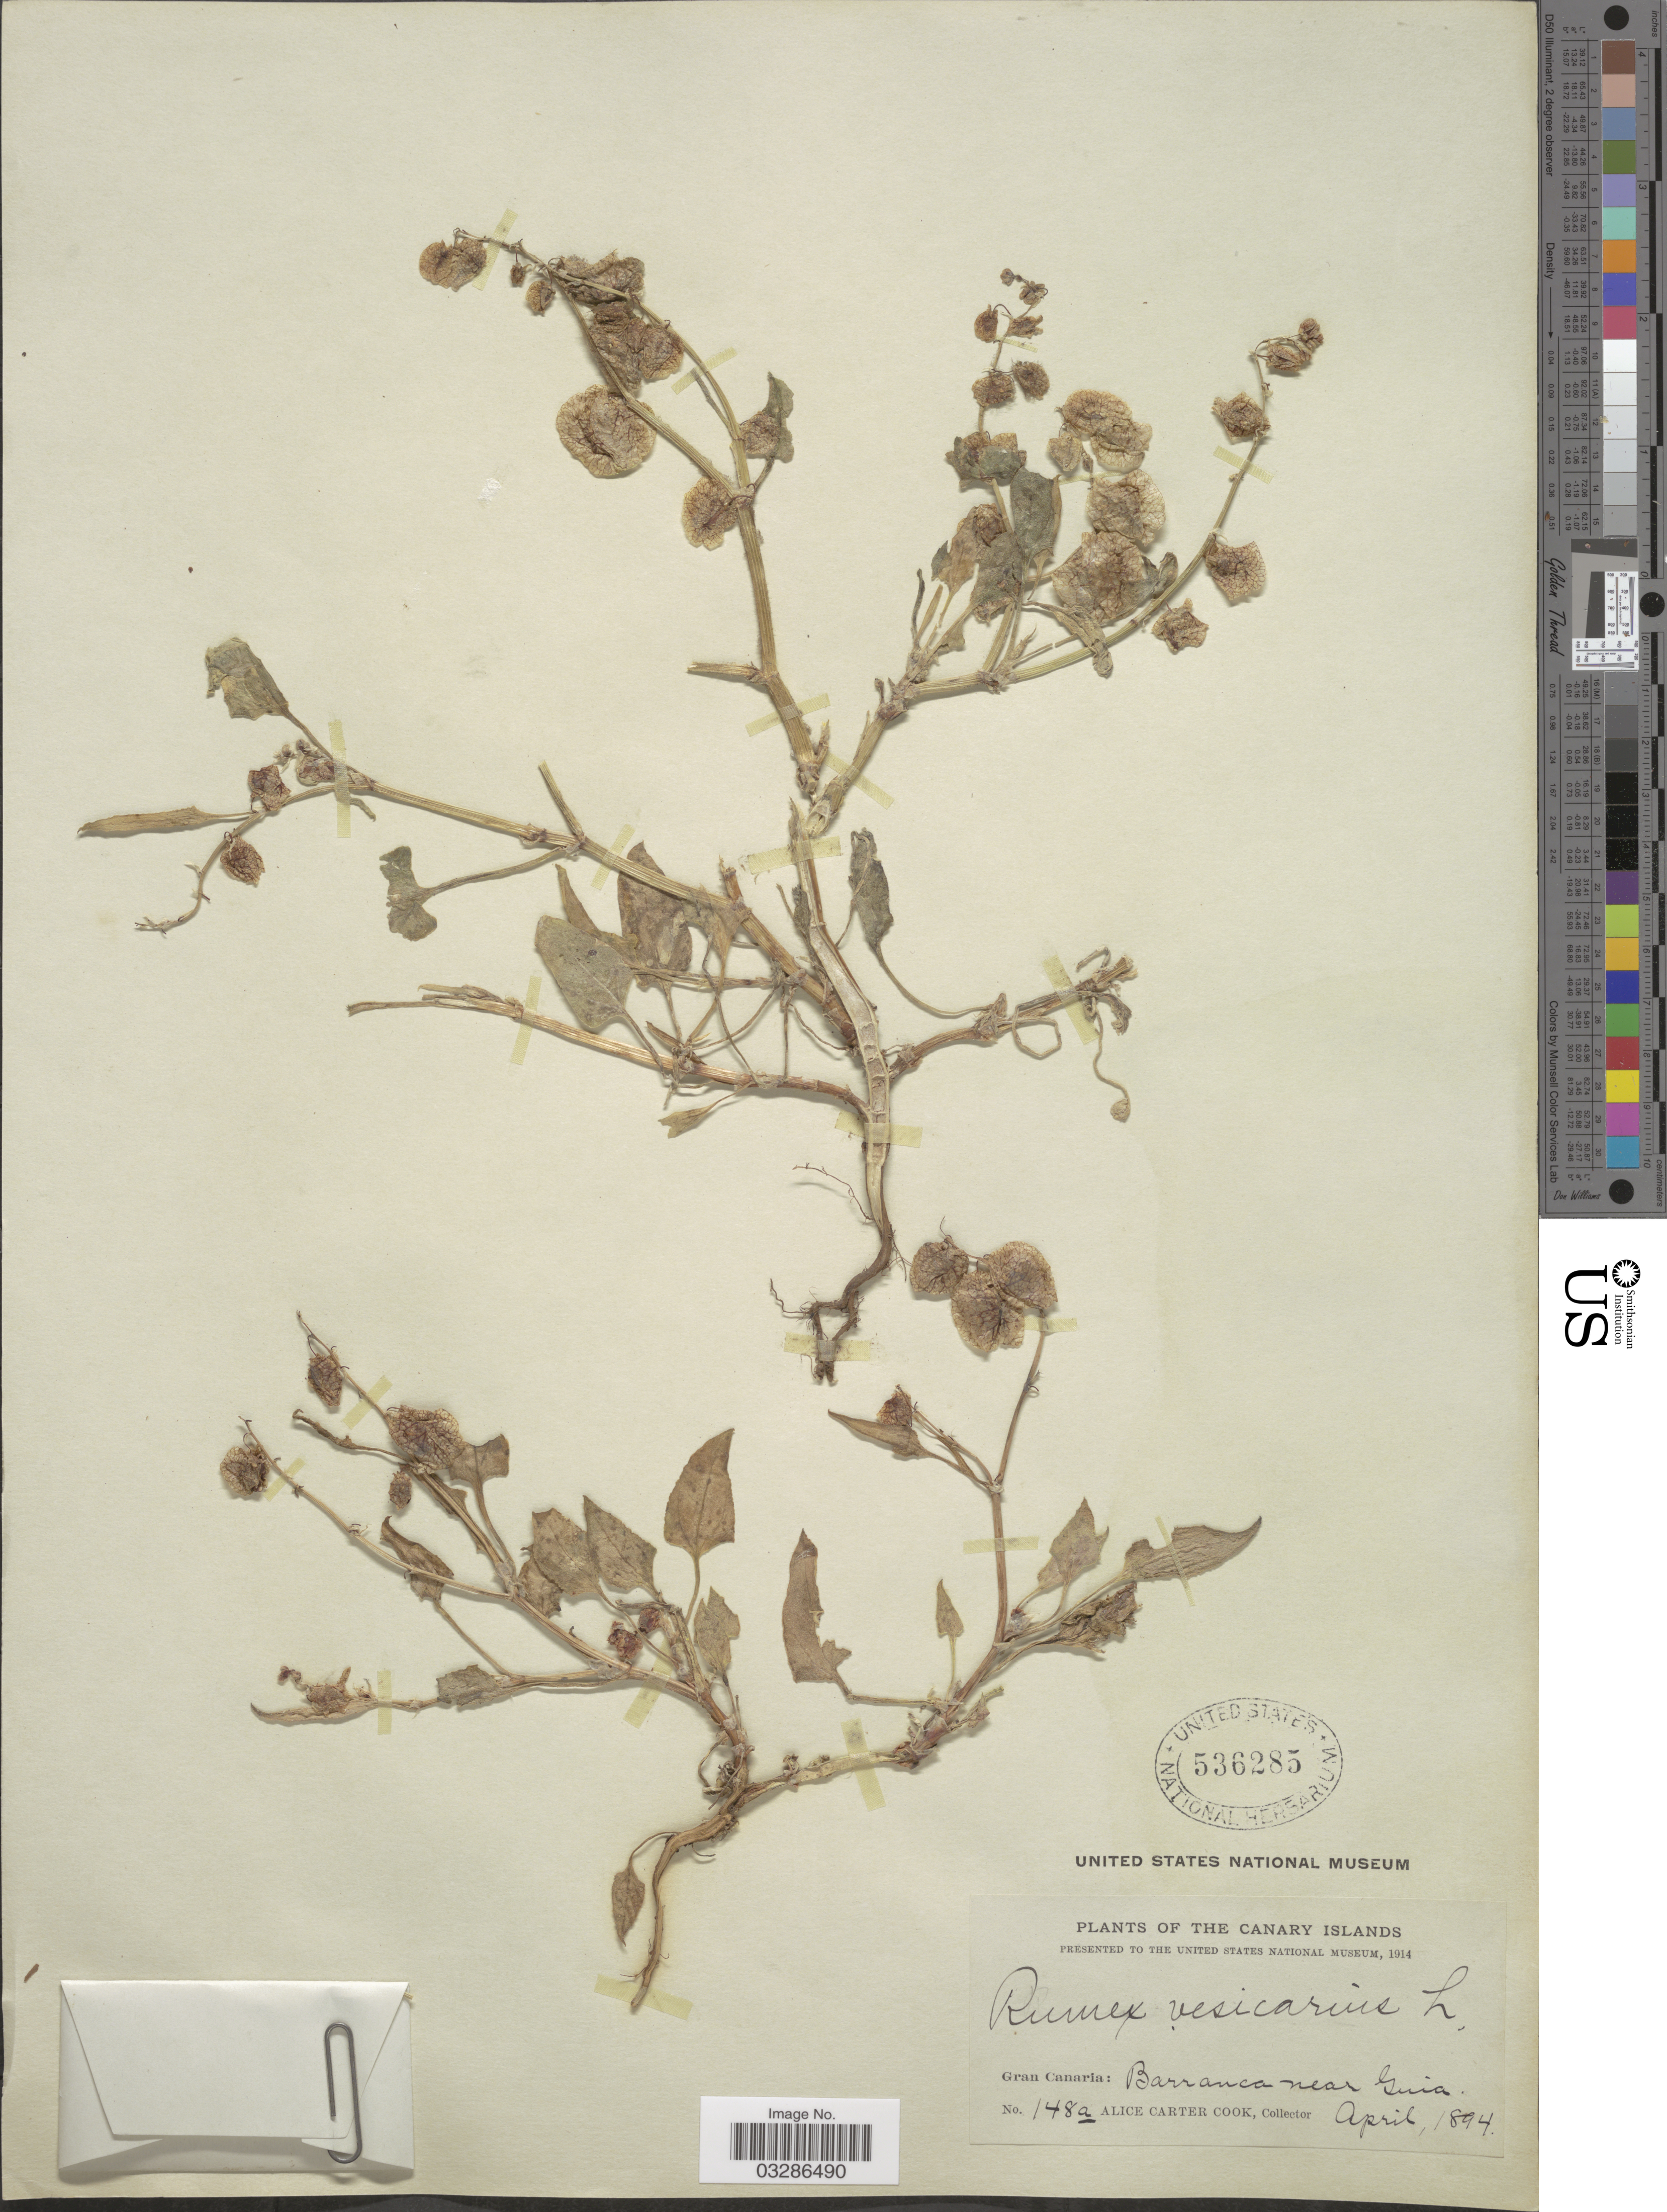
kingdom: Plantae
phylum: Tracheophyta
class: Magnoliopsida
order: Caryophyllales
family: Polygonaceae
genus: Rumex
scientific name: Rumex vesicarius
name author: L.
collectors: Alice C. Cook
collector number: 148a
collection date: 1894-04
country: Spain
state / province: Canarias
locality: The Canary Islands, Gran Canaria: Barranca near Guia.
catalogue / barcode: US 536285